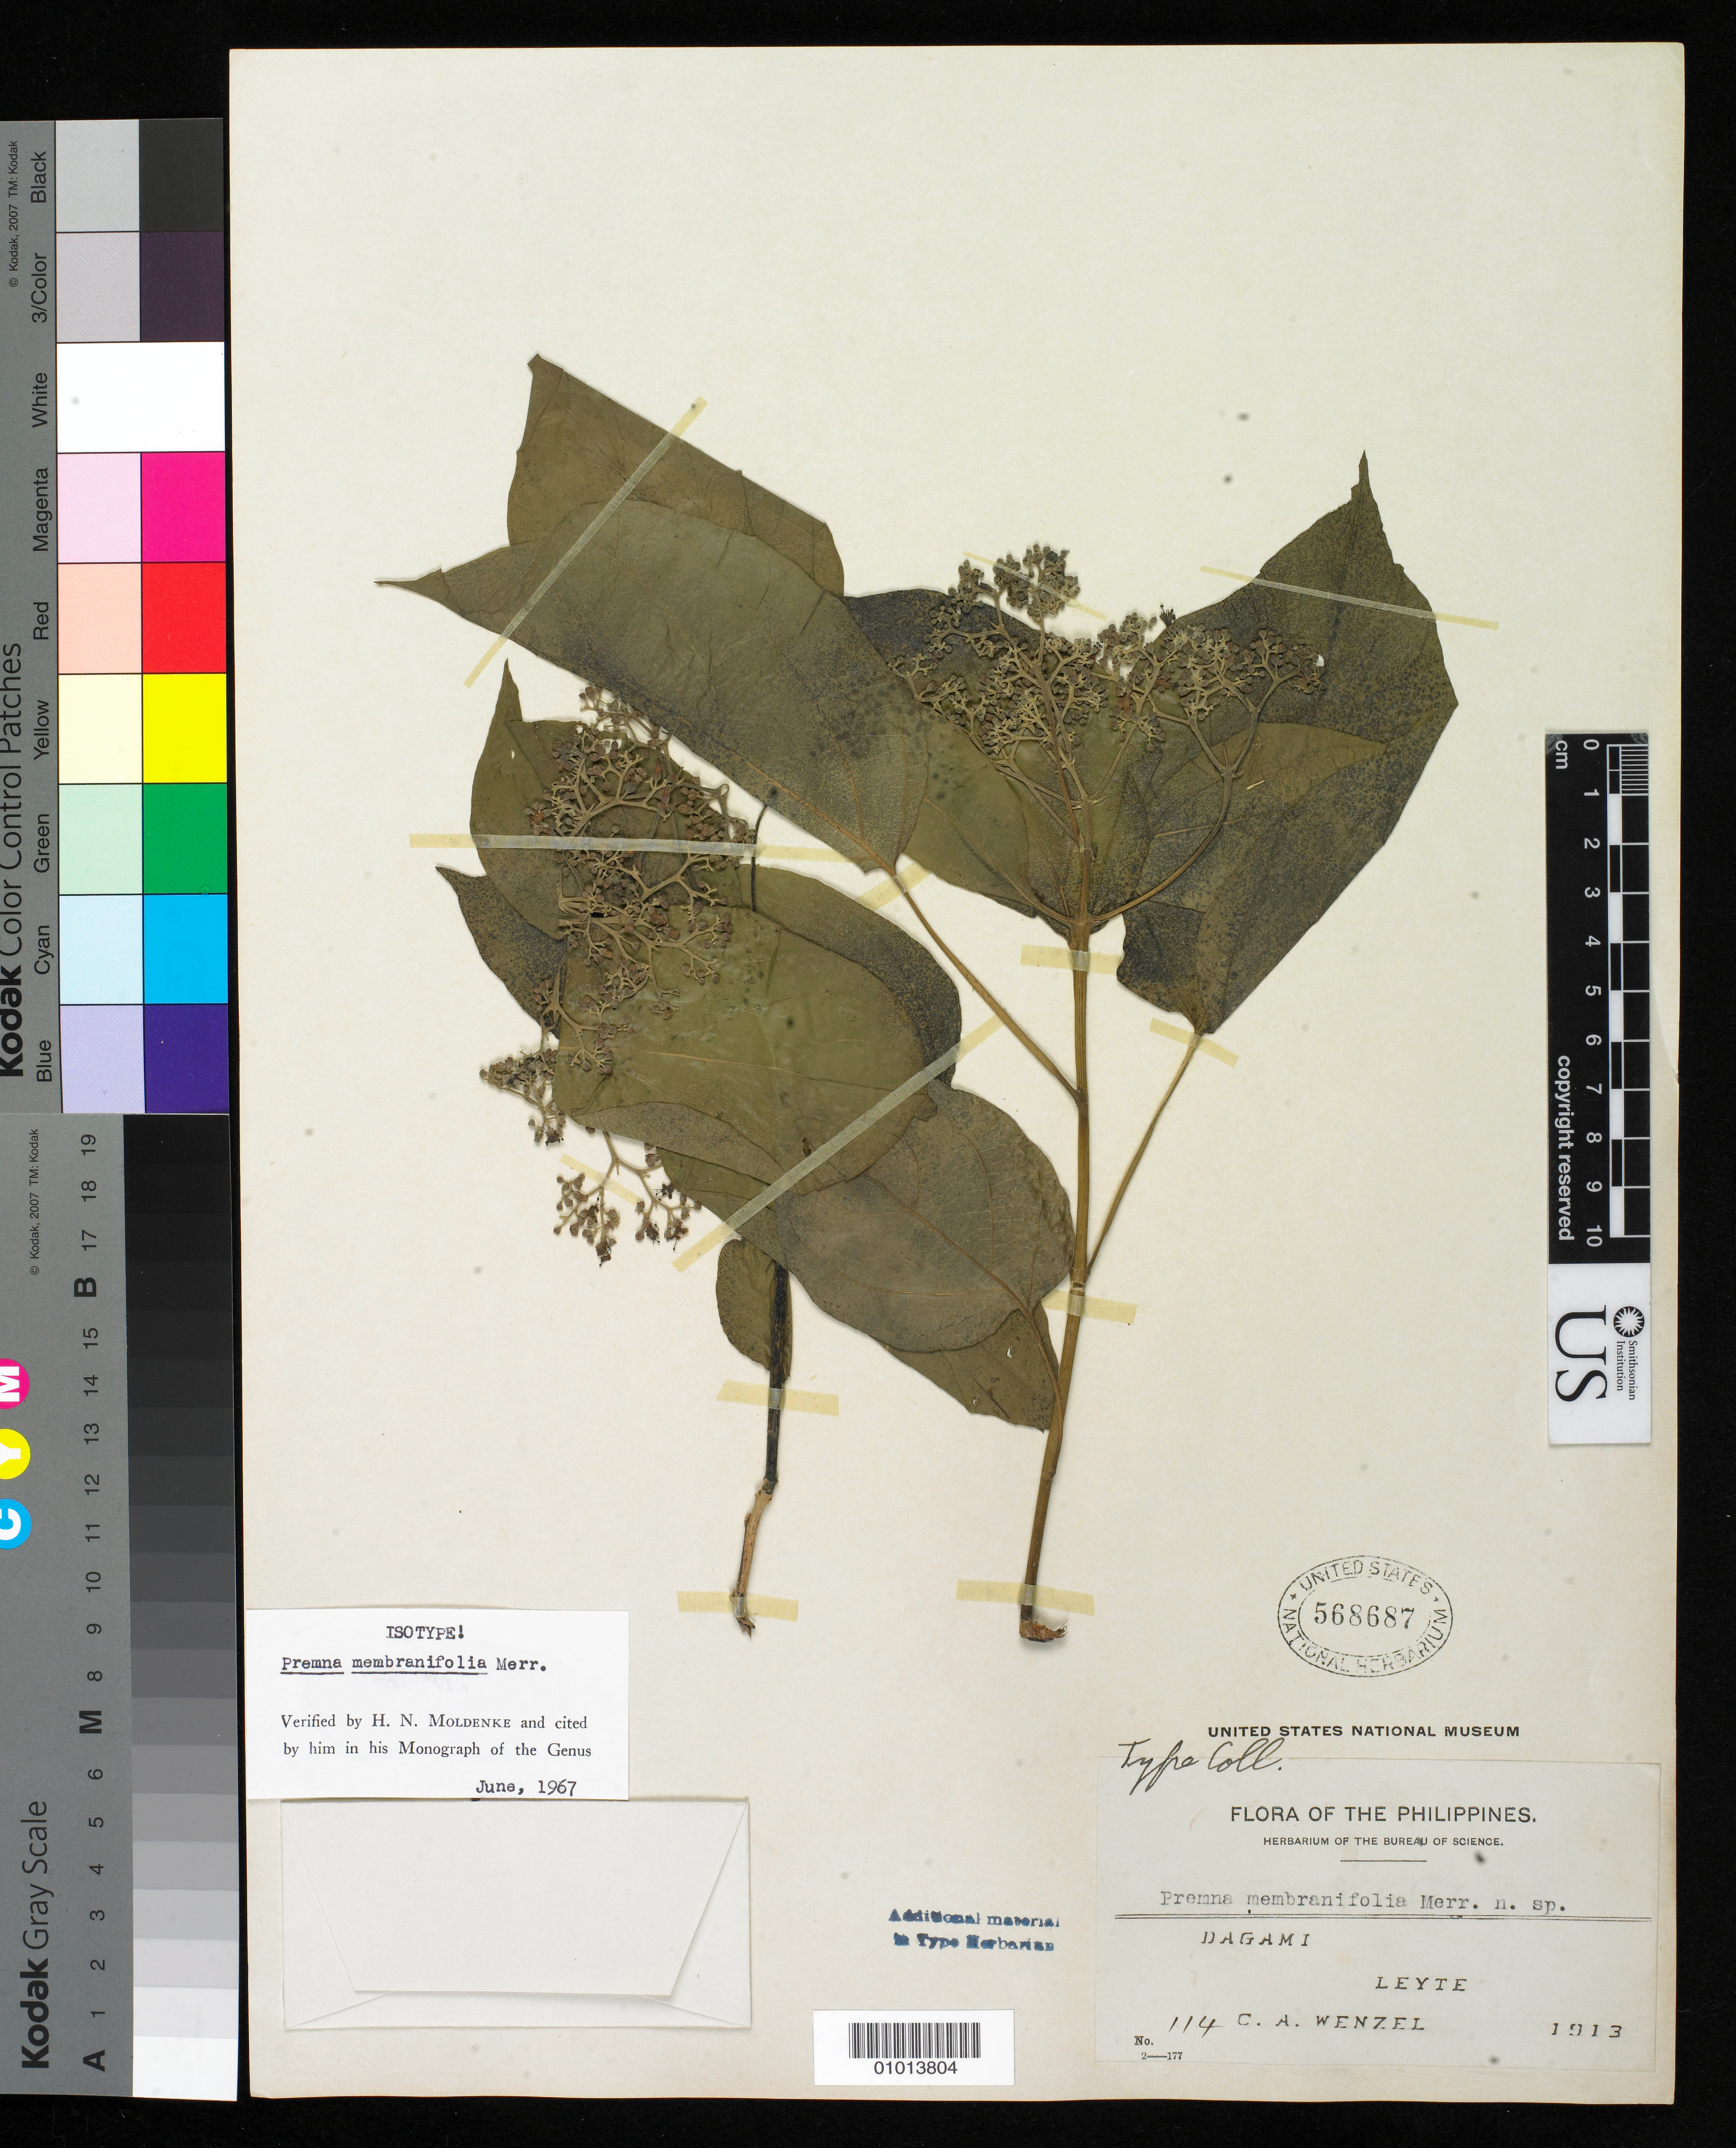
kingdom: Plantae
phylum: Tracheophyta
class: Magnoliopsida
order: Lamiales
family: Lamiaceae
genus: Premna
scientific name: Premna membranifolia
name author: Merr.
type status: Isotype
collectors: C. Wenzel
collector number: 114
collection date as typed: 1913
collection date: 1913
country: Philippines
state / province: Eastern Visayas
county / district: Leyte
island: Leyte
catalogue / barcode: US 568687